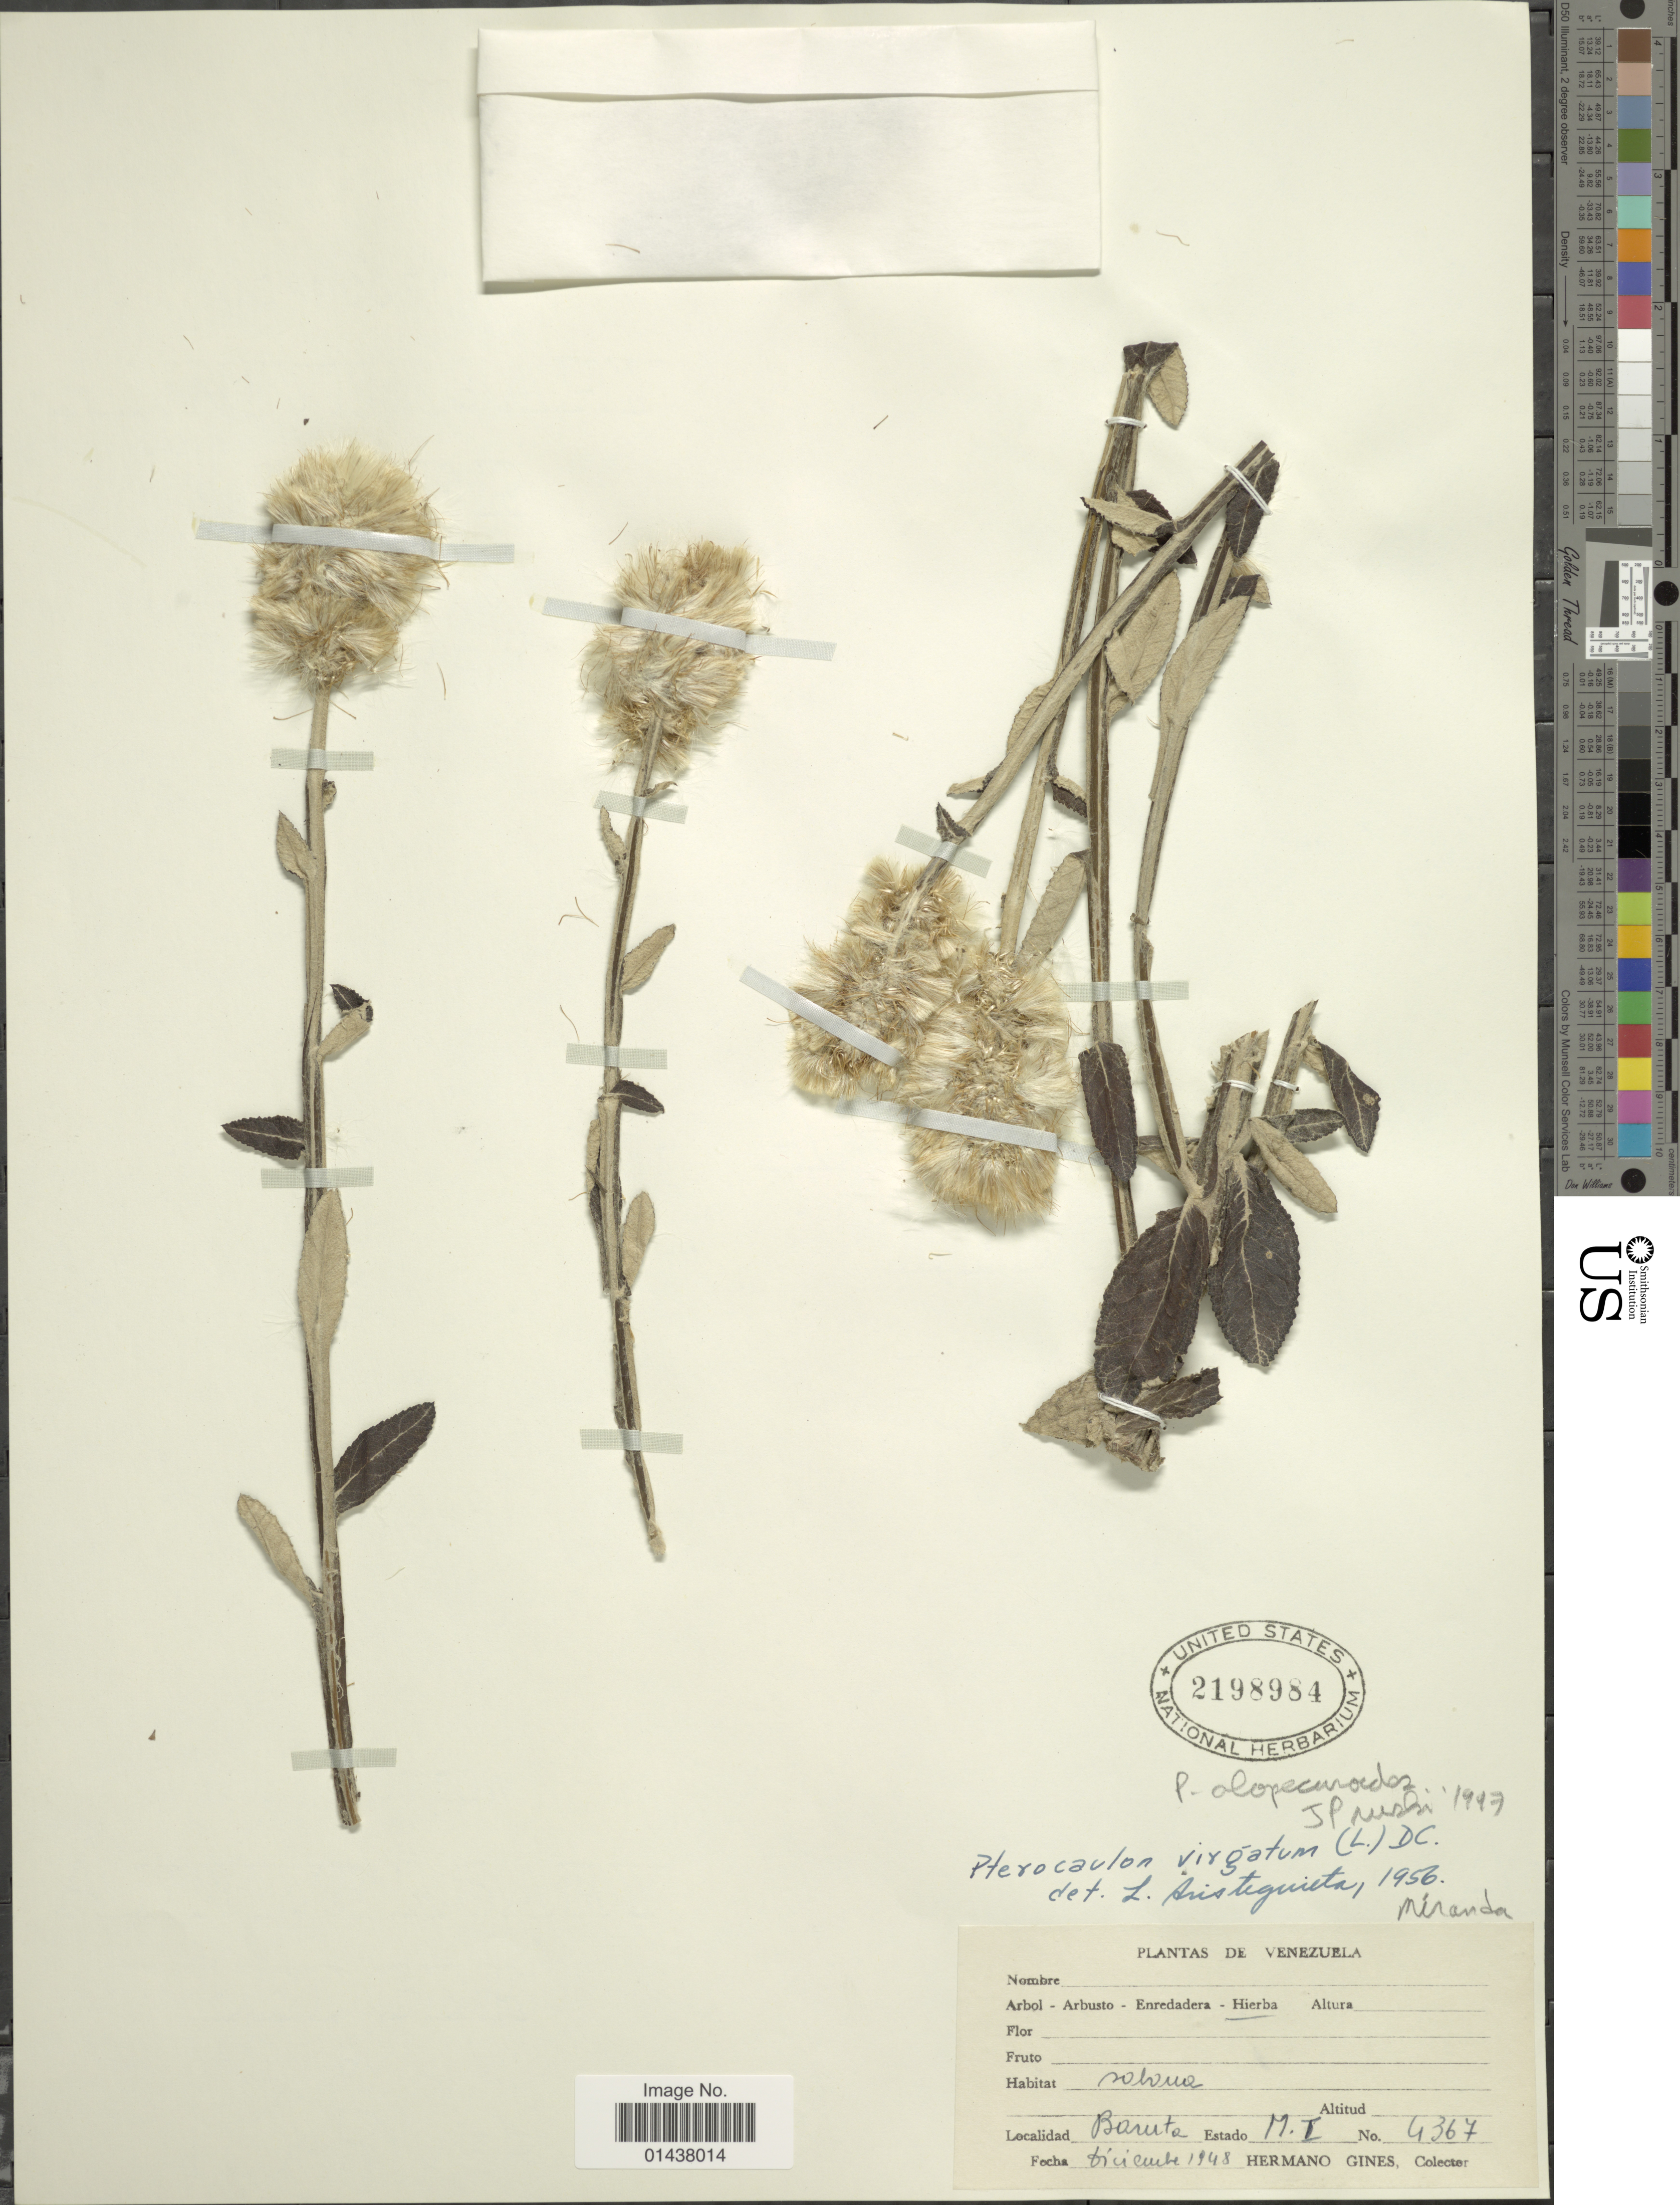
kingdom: Plantae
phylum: Tracheophyta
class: Magnoliopsida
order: Asterales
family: Asteraceae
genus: Pterocaulon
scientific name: Pterocaulon alopecuroides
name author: (Lam.) DC.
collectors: Bro. Gines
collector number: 4367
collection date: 1948-12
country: Venezuela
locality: Barute, Estado M.I.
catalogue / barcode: US 2198984